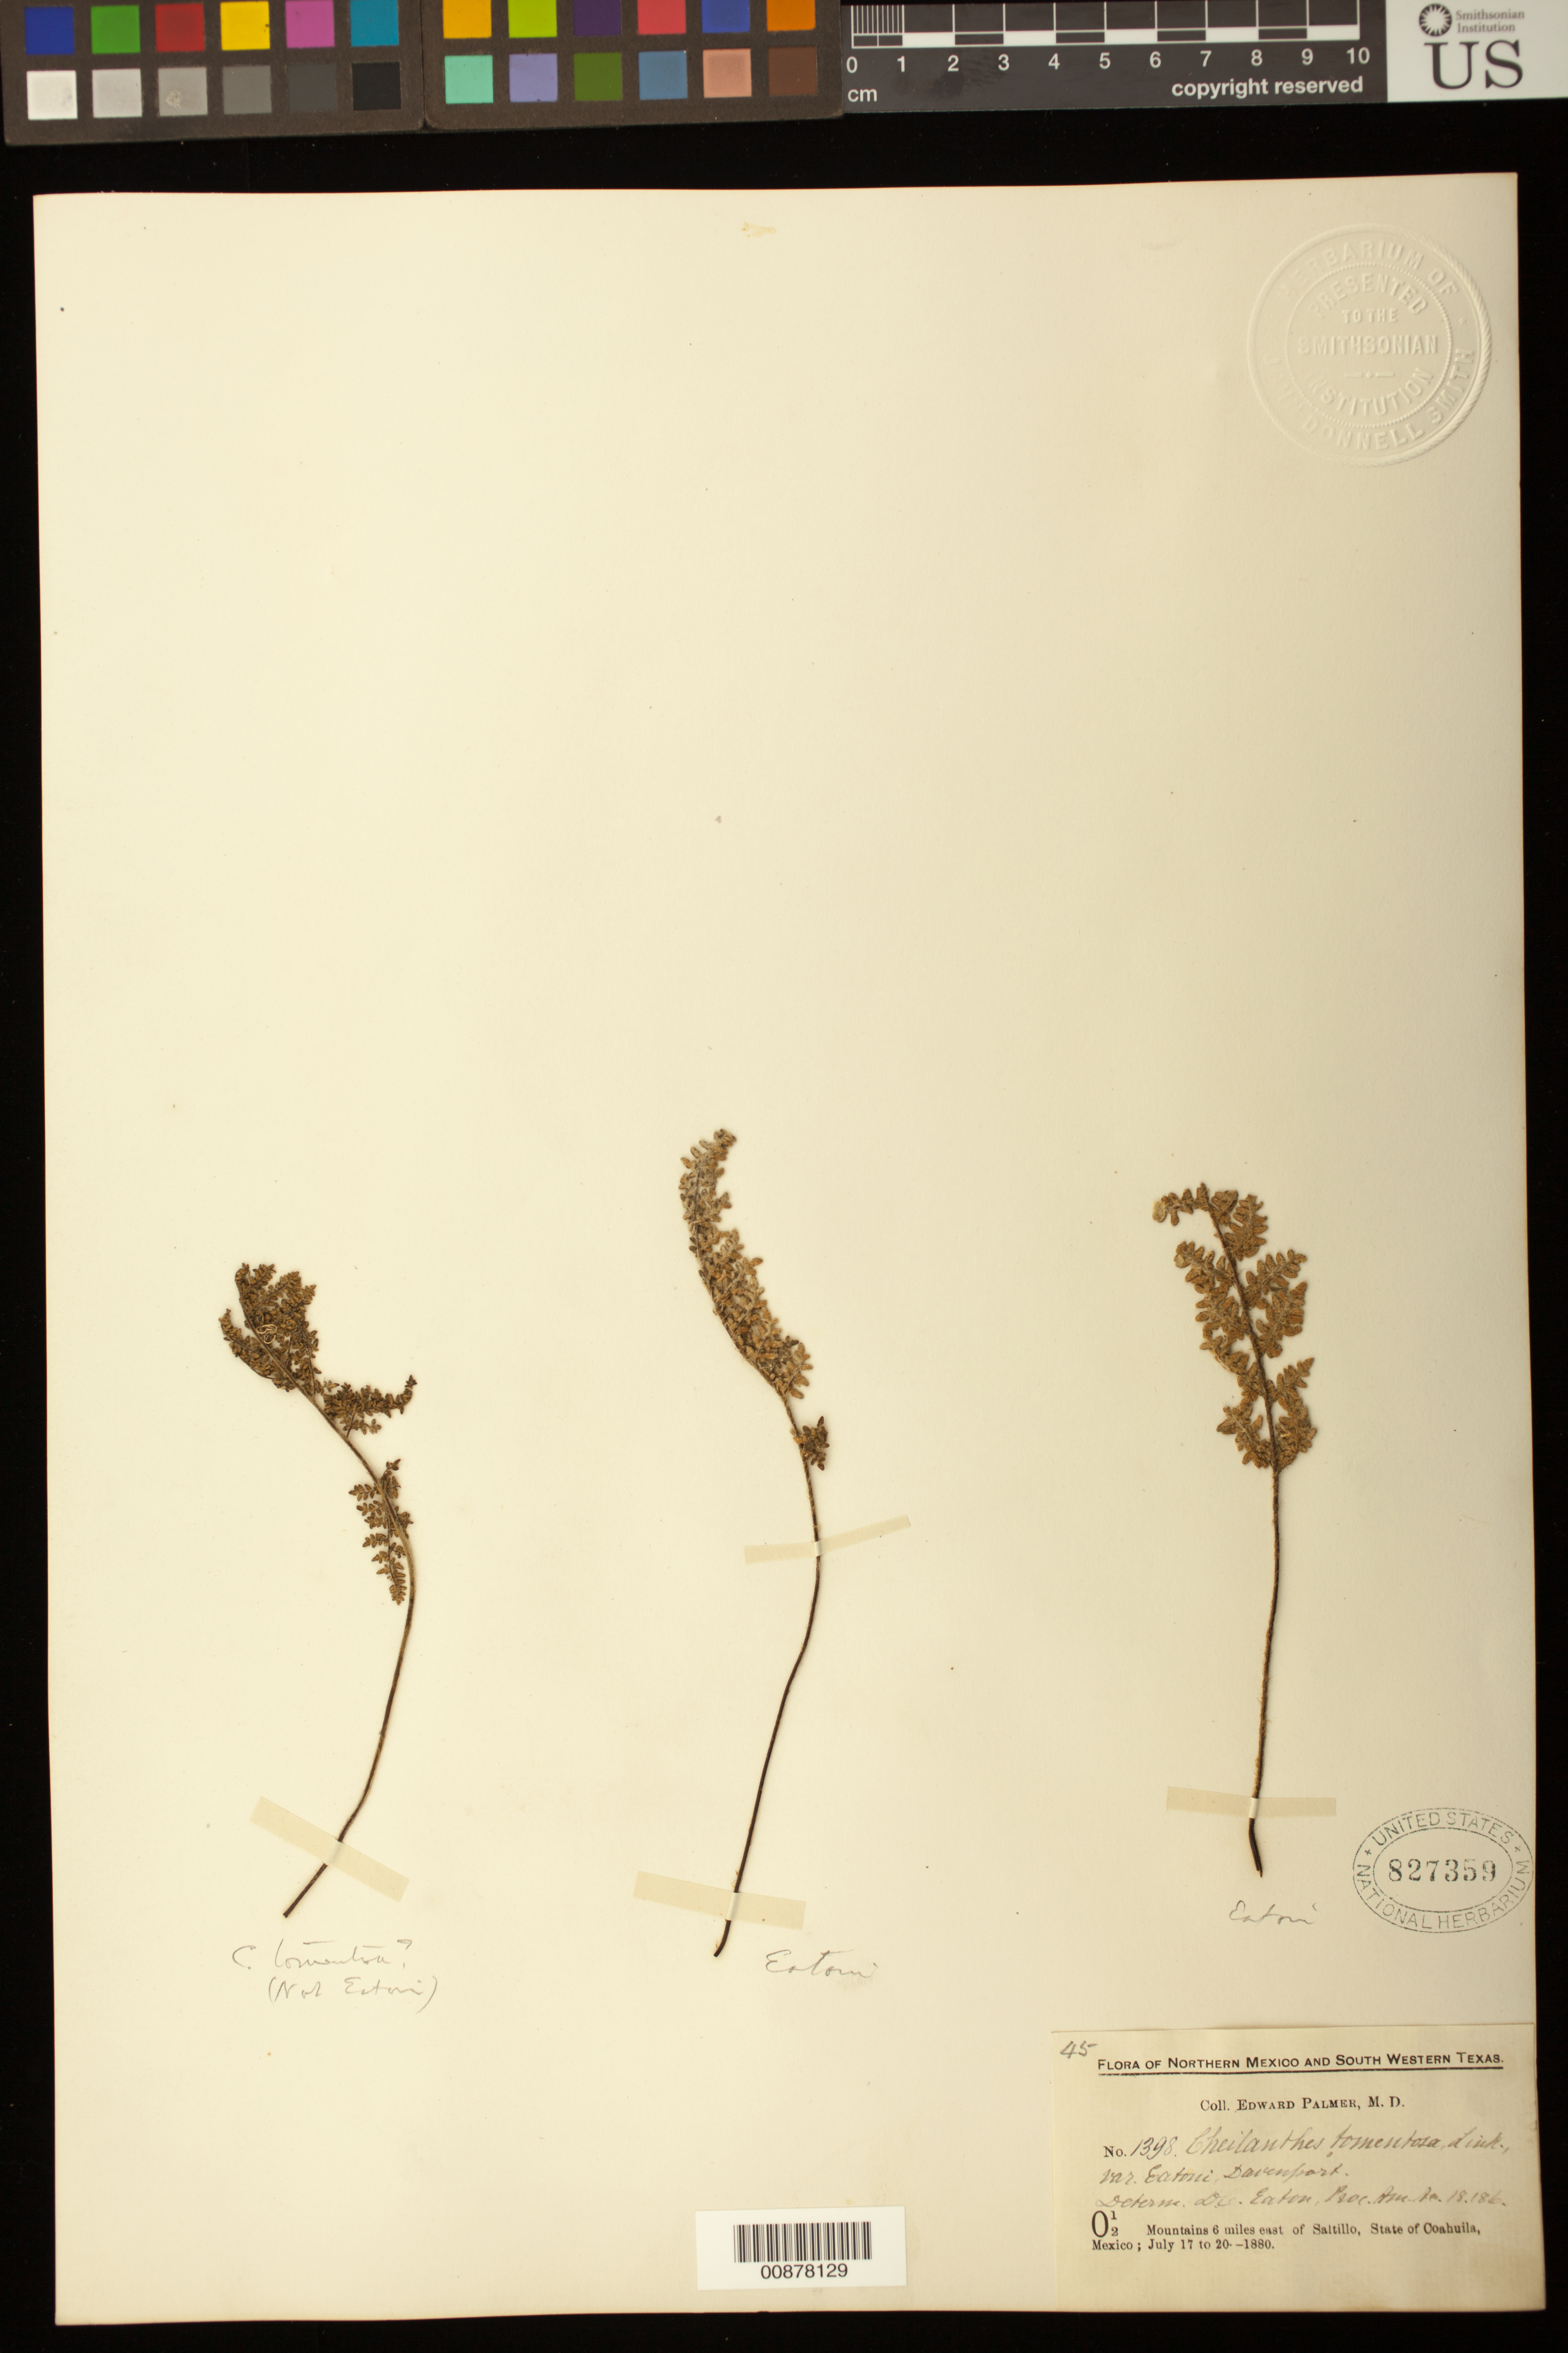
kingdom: Plantae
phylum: Tracheophyta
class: Polypodiopsida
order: Polypodiales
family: Pteridaceae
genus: Myriopteris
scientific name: Myriopteris rufa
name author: Fée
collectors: E. Palmer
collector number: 1398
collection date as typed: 12 Jul 1880 to 20 Jul 1880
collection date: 1880-07-12/1880-07-20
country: Mexico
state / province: Coahuila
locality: O12. Mountains 6 miles east of Saltillo, Coahuila.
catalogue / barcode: US 827359